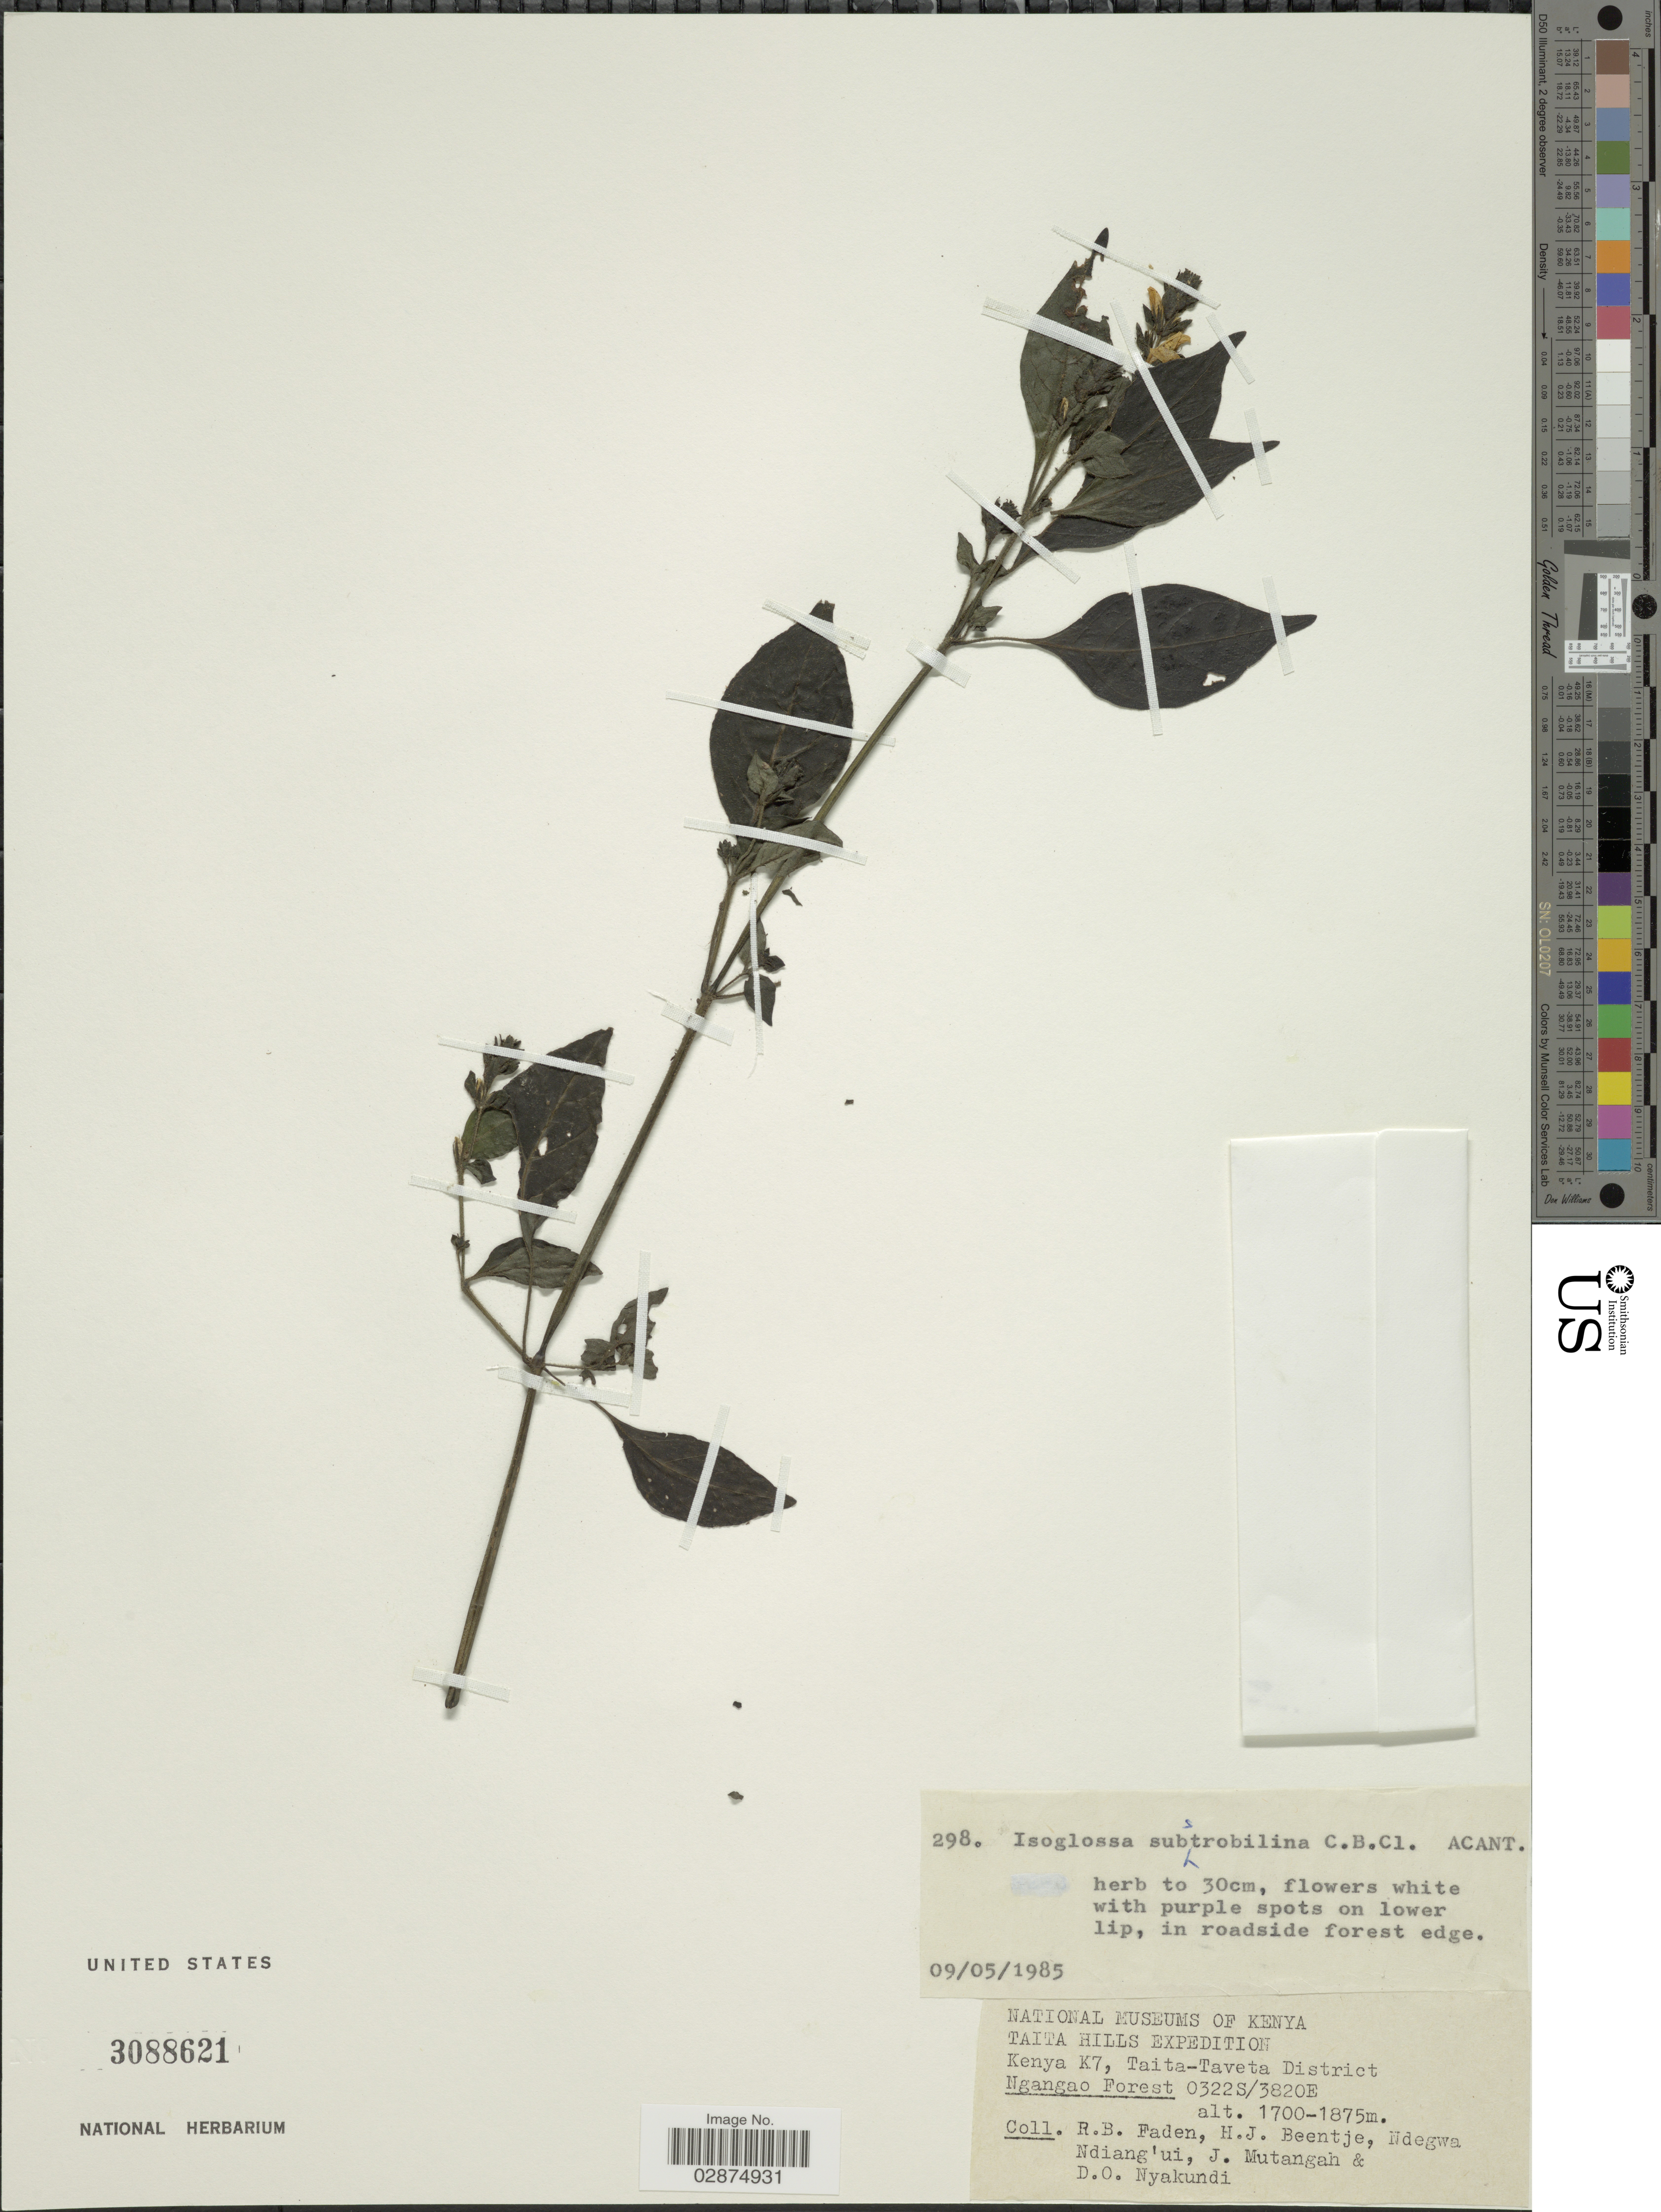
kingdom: Plantae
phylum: Tracheophyta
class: Magnoliopsida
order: Lamiales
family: Acanthaceae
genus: Isoglossa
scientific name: Isoglossa substrobilina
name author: C.B. Clarke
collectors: R. B. Faden, H. J. Beentje, Ndegwa Ndiang'ui, J. Mutangah & D. Nyakundi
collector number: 298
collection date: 1985-05-09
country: Kenya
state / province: Taita Taveta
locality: Taita Hills. K7, Taita-Taveta District. Ngangao Forest.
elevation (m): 1700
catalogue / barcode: US 3088621